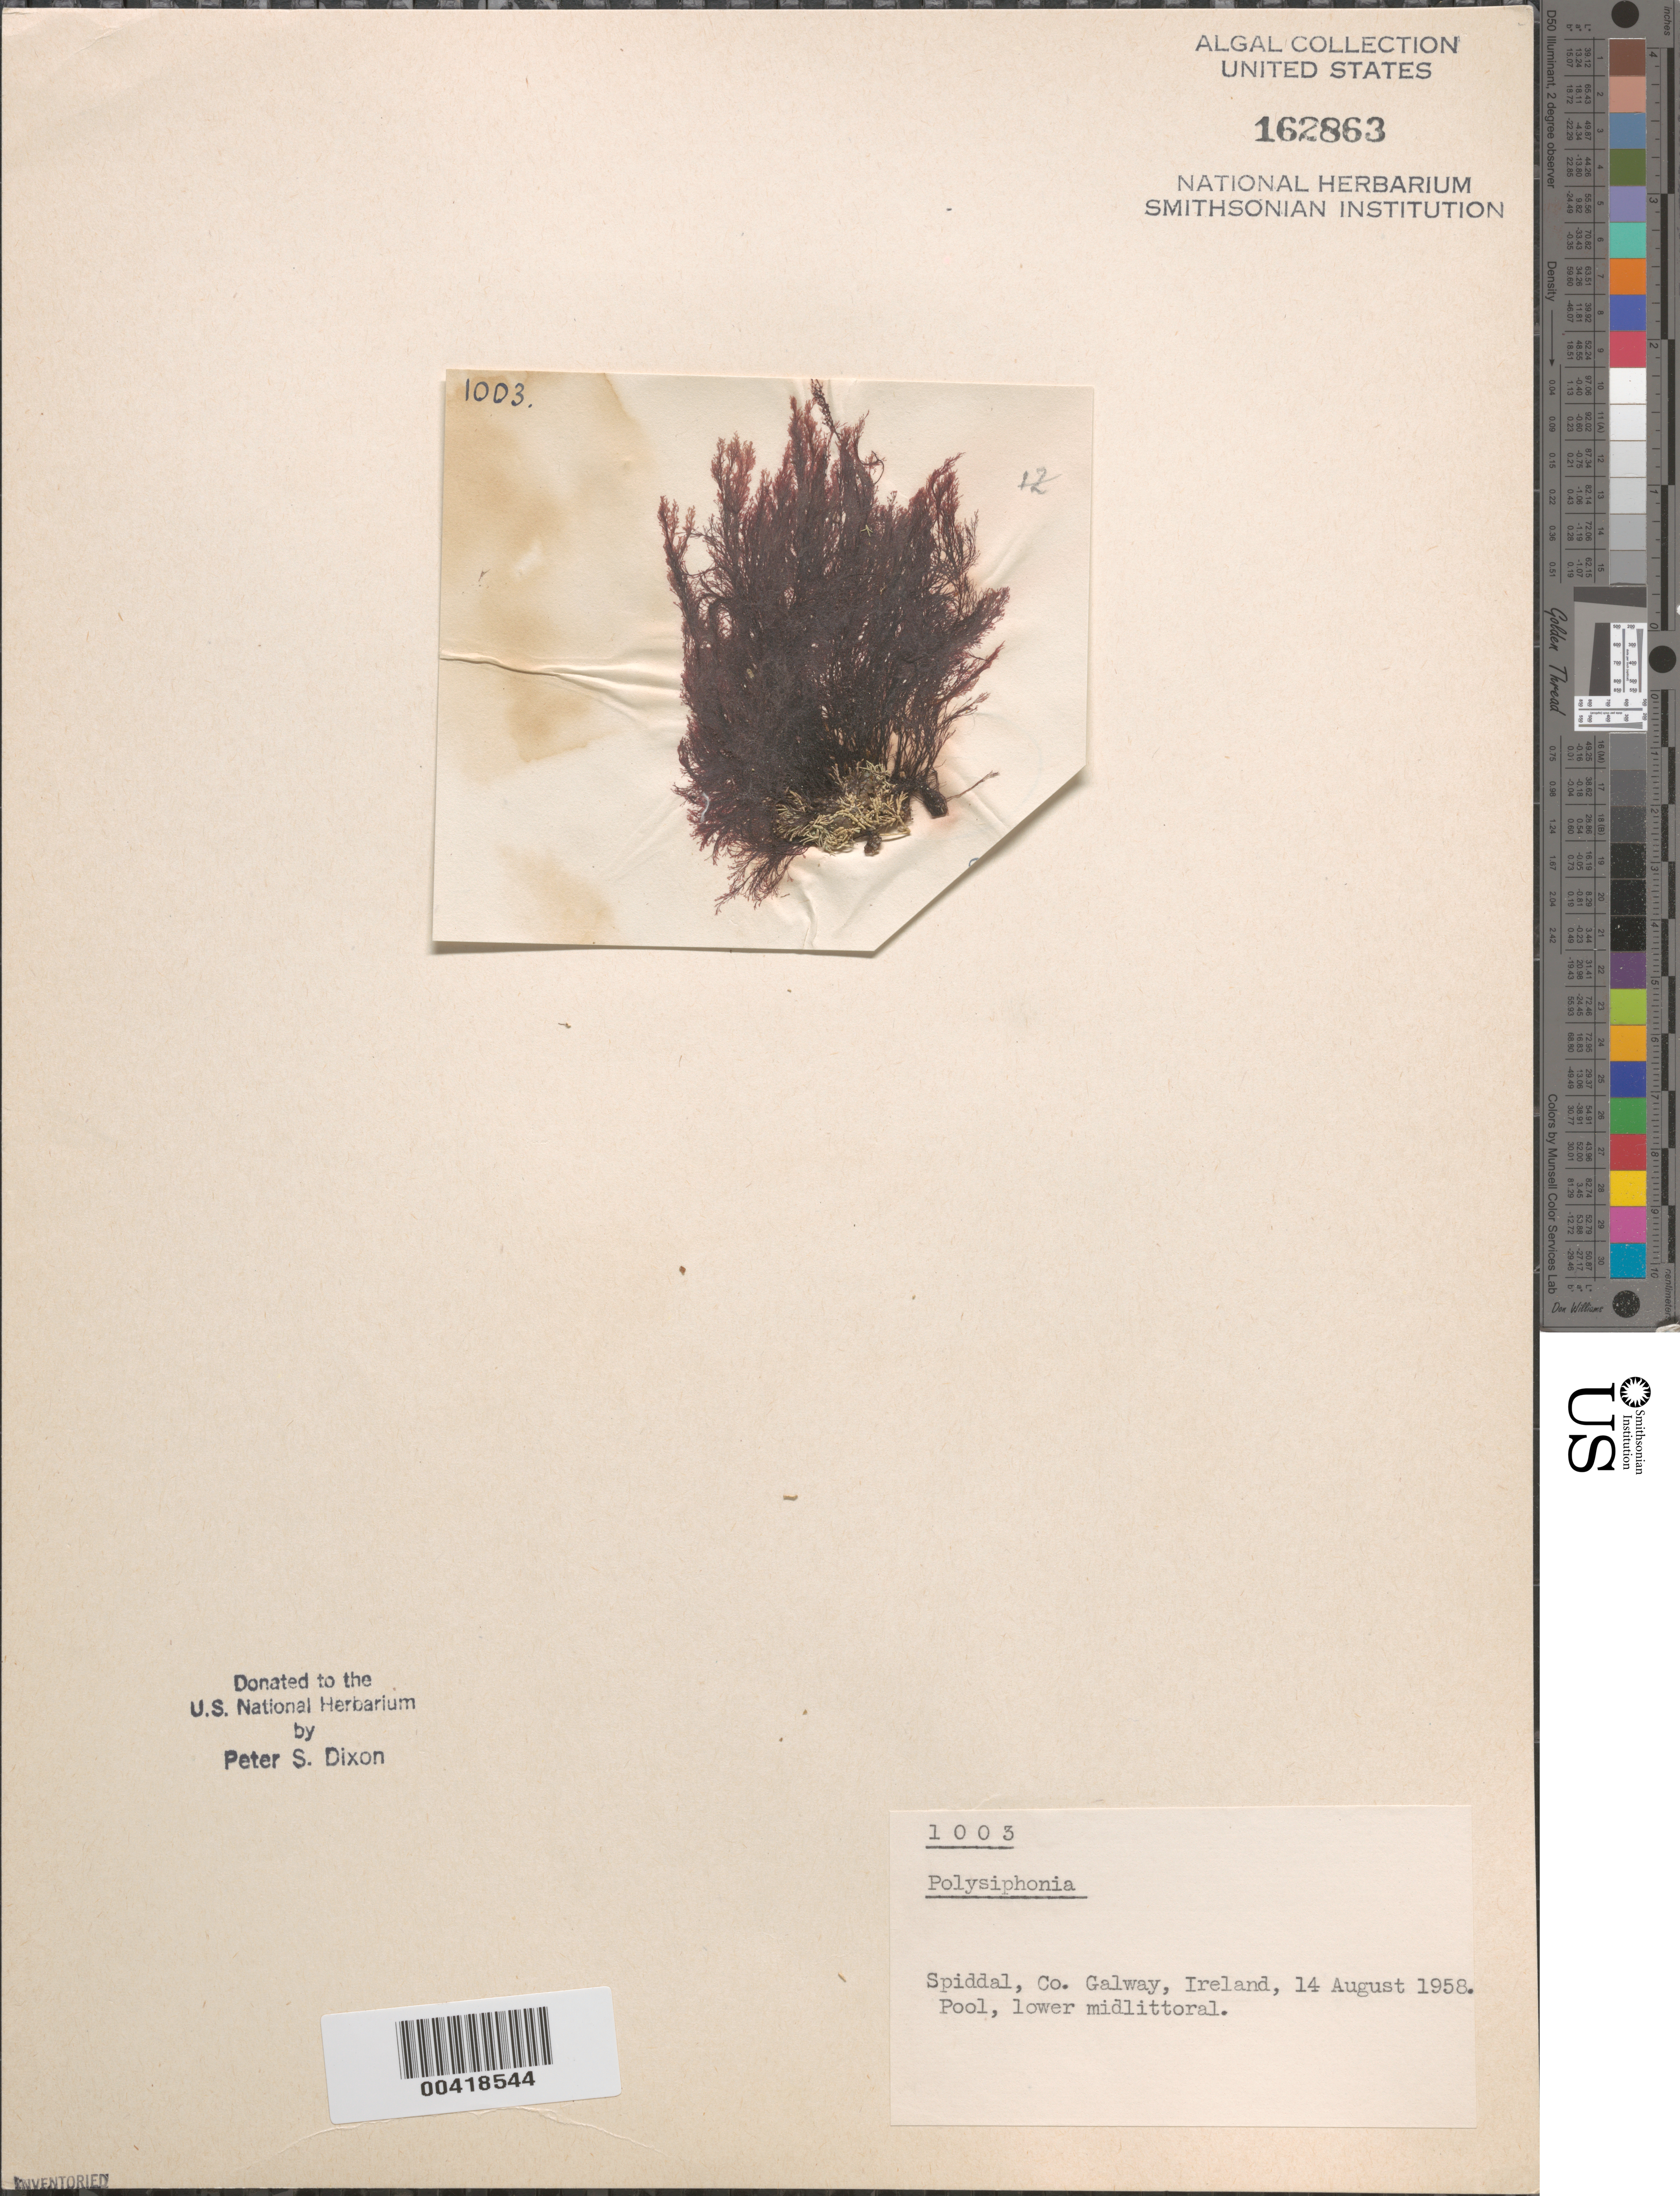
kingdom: Plantae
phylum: Rhodophyta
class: Florideophyceae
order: Ceramiales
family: Rhodomelaceae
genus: Polysiphonia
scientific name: Polysiphonia sp.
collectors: P. S. Dixon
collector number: PSD 1003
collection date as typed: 14 Aug 1958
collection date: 1958-08-14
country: Ireland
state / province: Connaught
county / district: Galway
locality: Spiddal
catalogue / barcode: US 162863